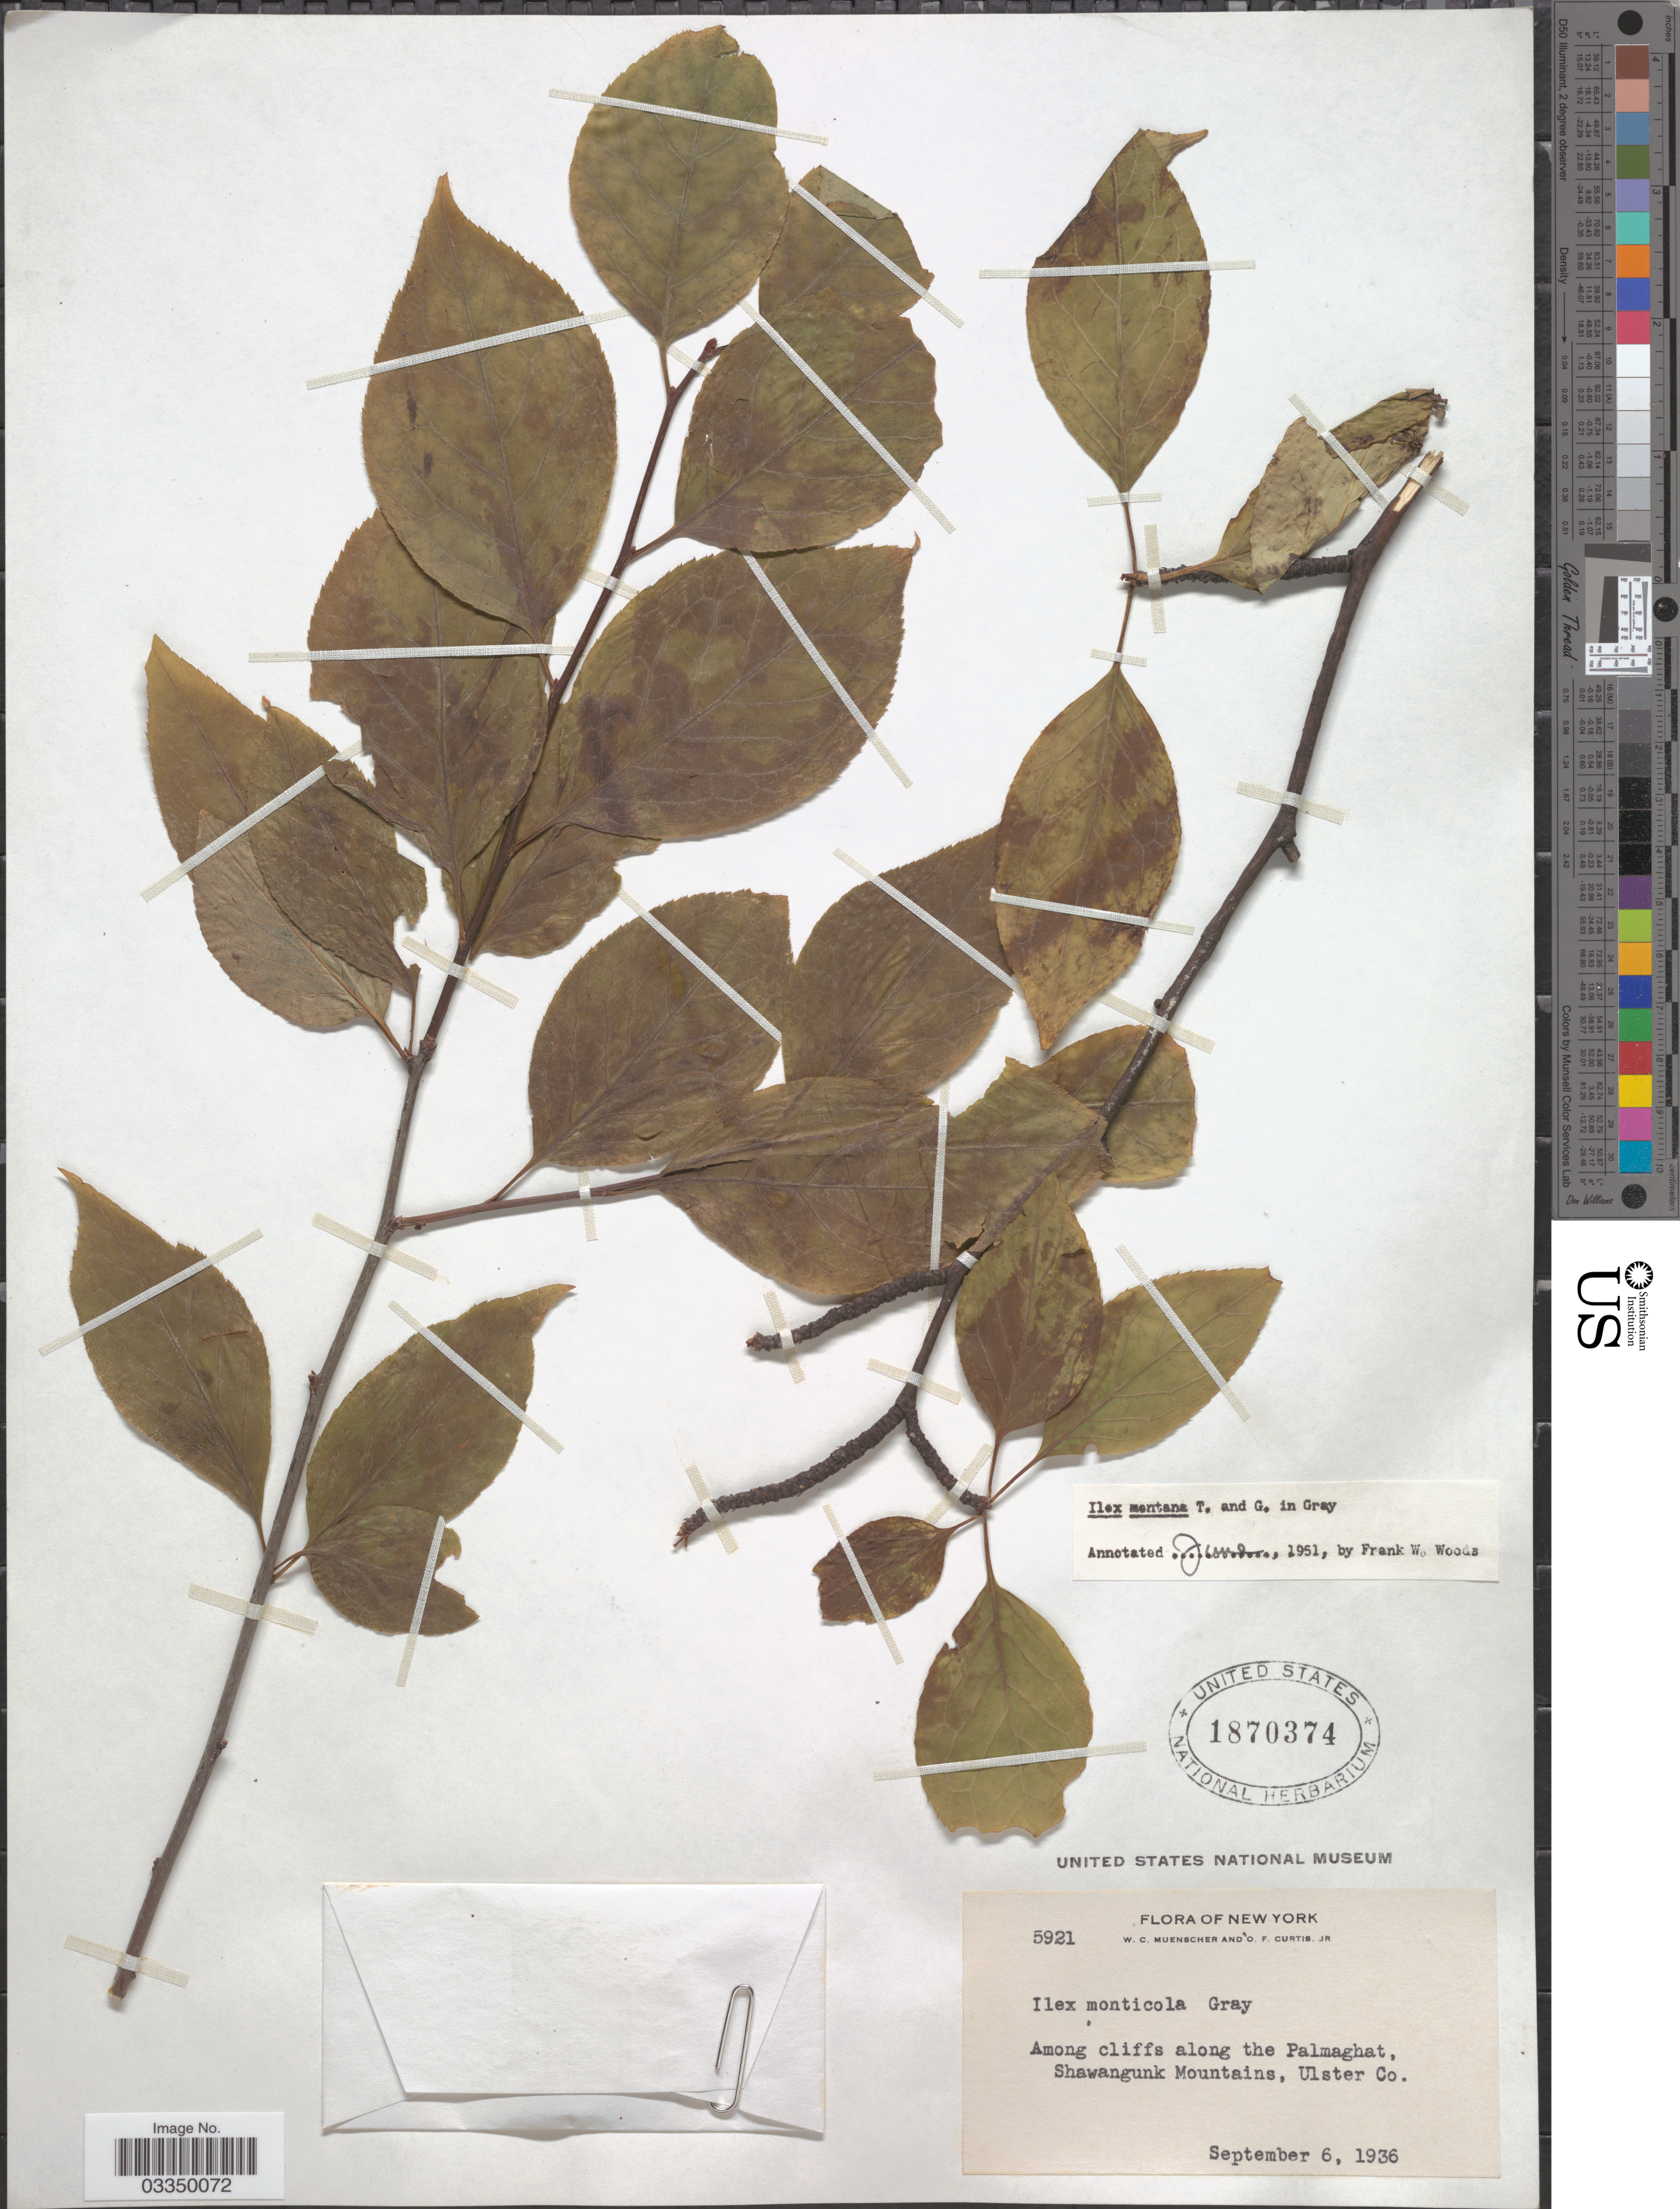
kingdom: Plantae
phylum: Tracheophyta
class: Magnoliopsida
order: Aquifoliales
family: Aquifoliaceae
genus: Ilex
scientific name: Ilex montana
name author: Torr. & A. Gray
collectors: W. Muenscher & O. Curtis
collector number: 5921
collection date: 1936-09-06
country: United States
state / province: New York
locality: Among cliffs along the Palmaghat, Shawangunk Mountains, Ulster Co.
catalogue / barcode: US 1870374